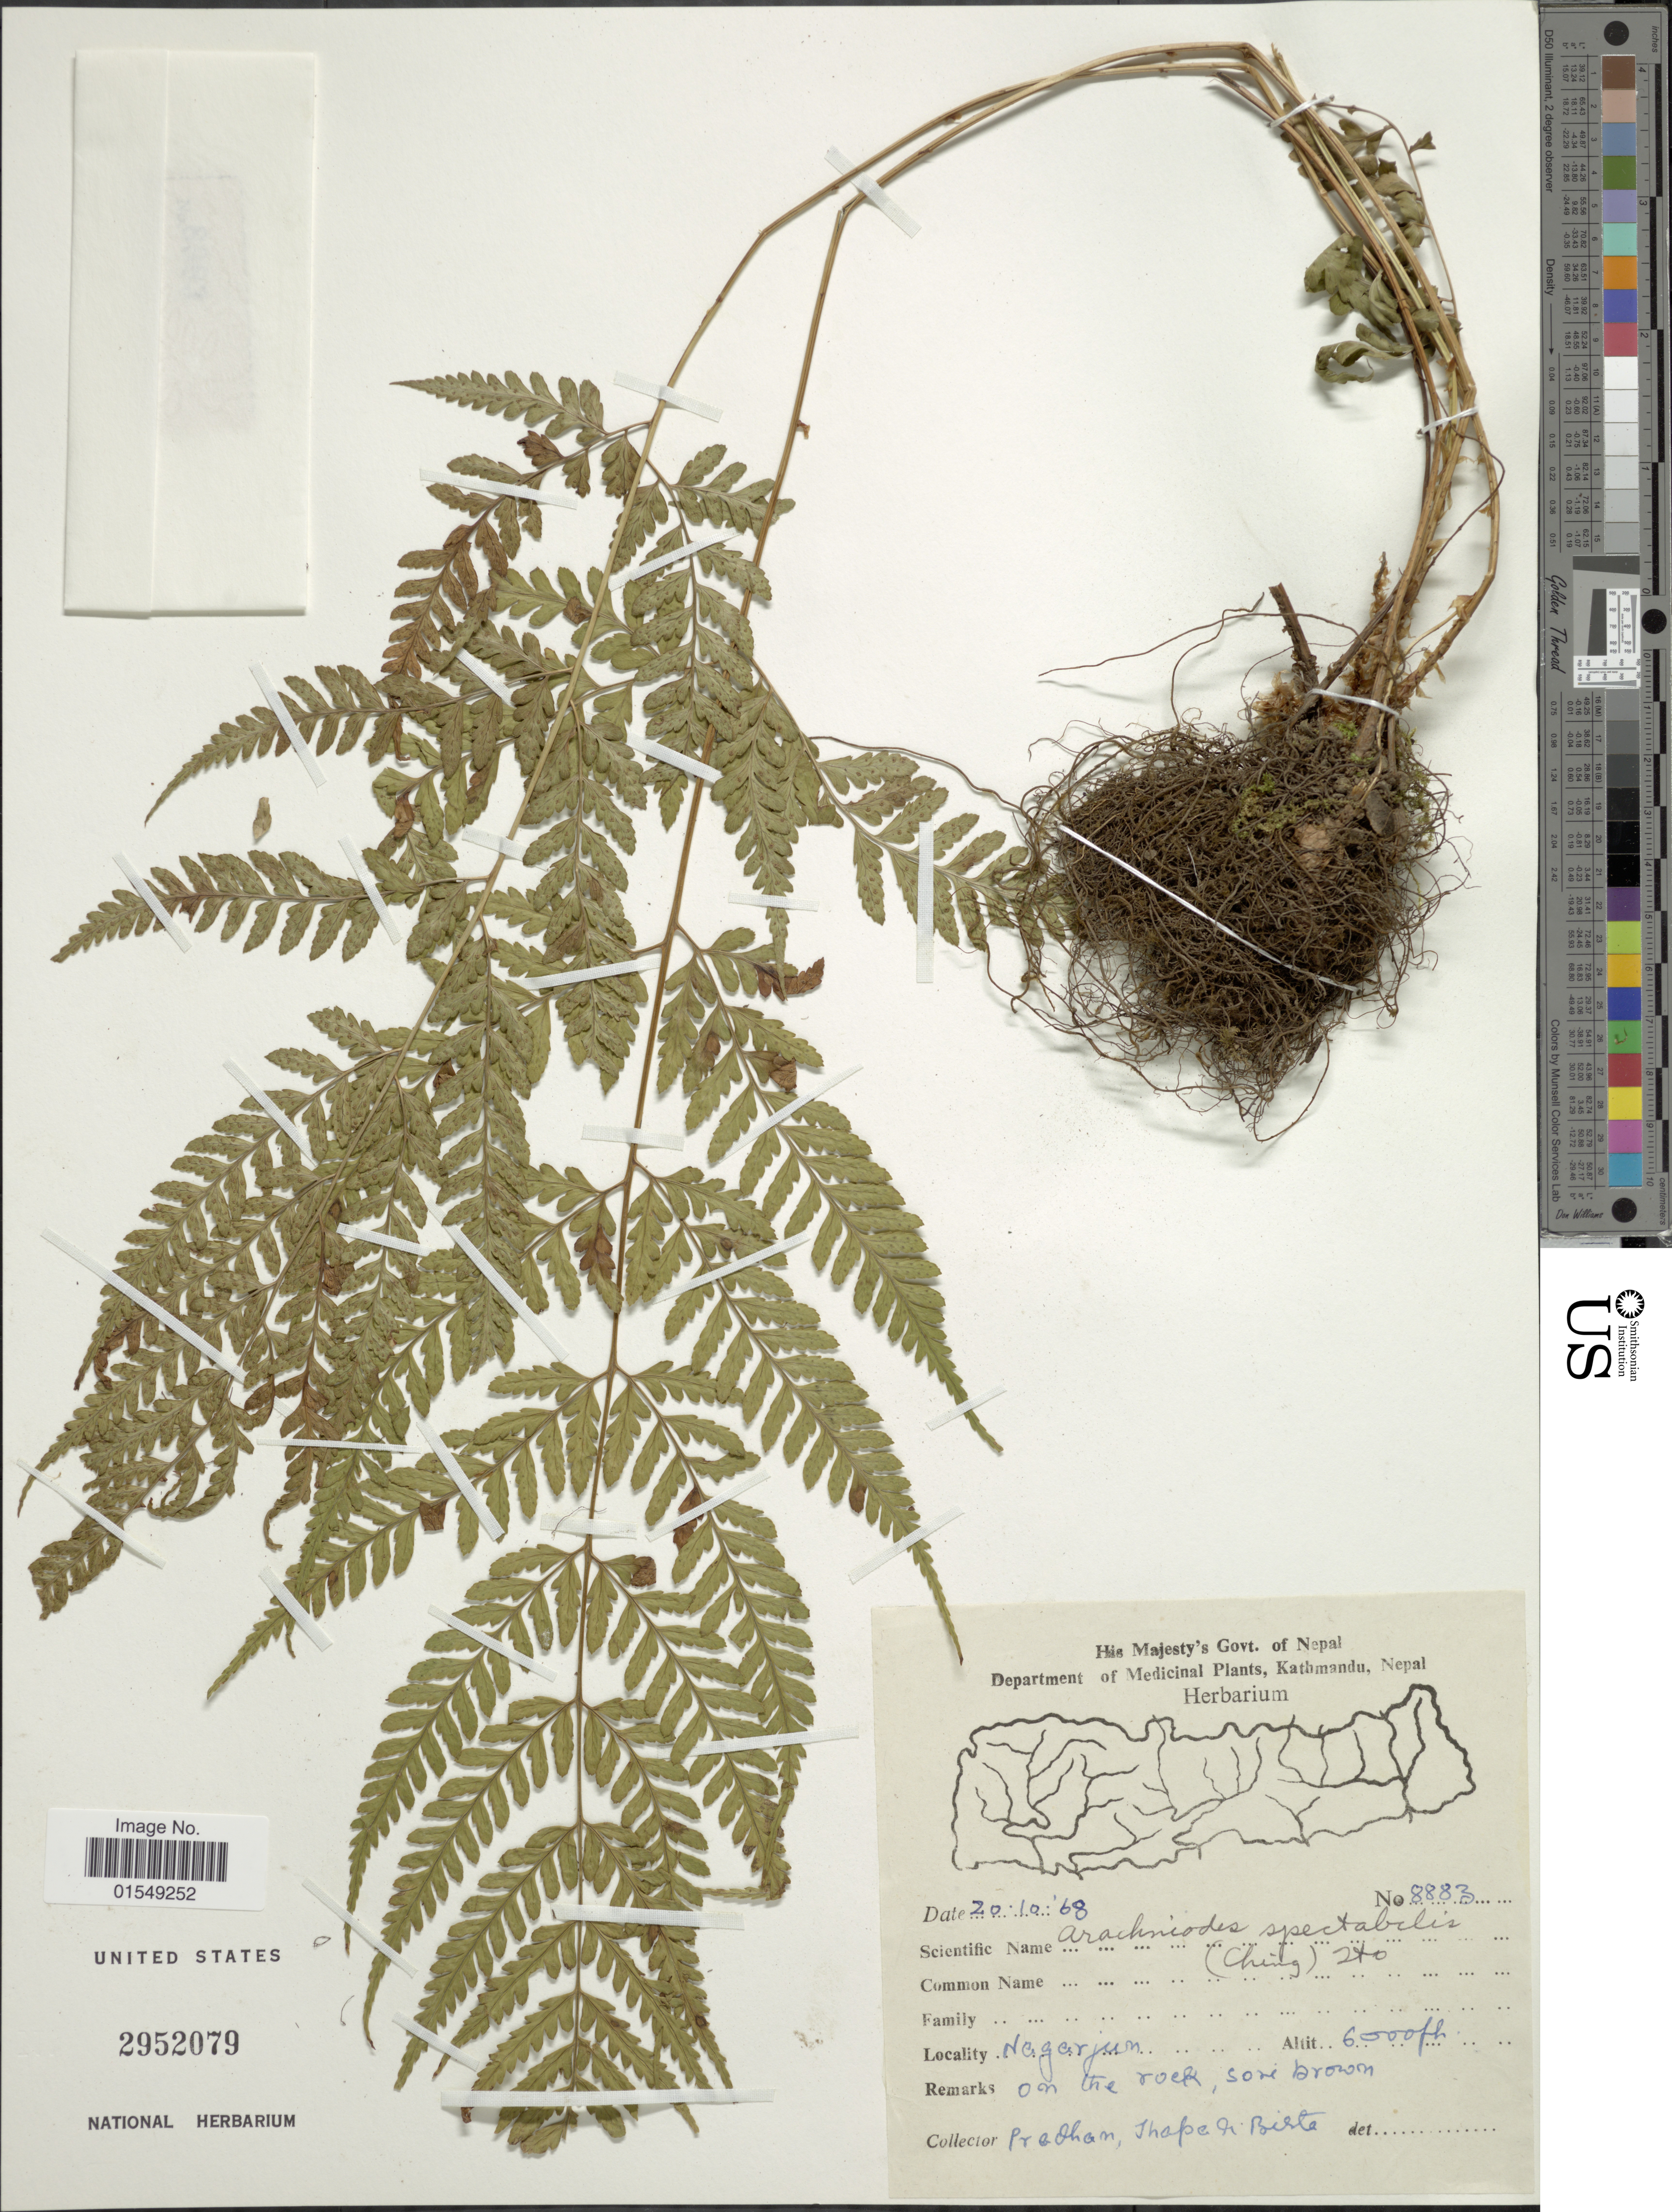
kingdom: Plantae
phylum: Tracheophyta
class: Polypodiopsida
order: Polypodiales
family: Dryopteridaceae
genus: Arachniodes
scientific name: Arachniodes spectabilis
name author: (Ching) Ching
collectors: -. Pradhan, Jhape & Bieta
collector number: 8883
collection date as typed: Transcribed d/m/y: 20/10/68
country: Nepal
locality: Nagarjun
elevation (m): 1829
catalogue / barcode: US 2952079